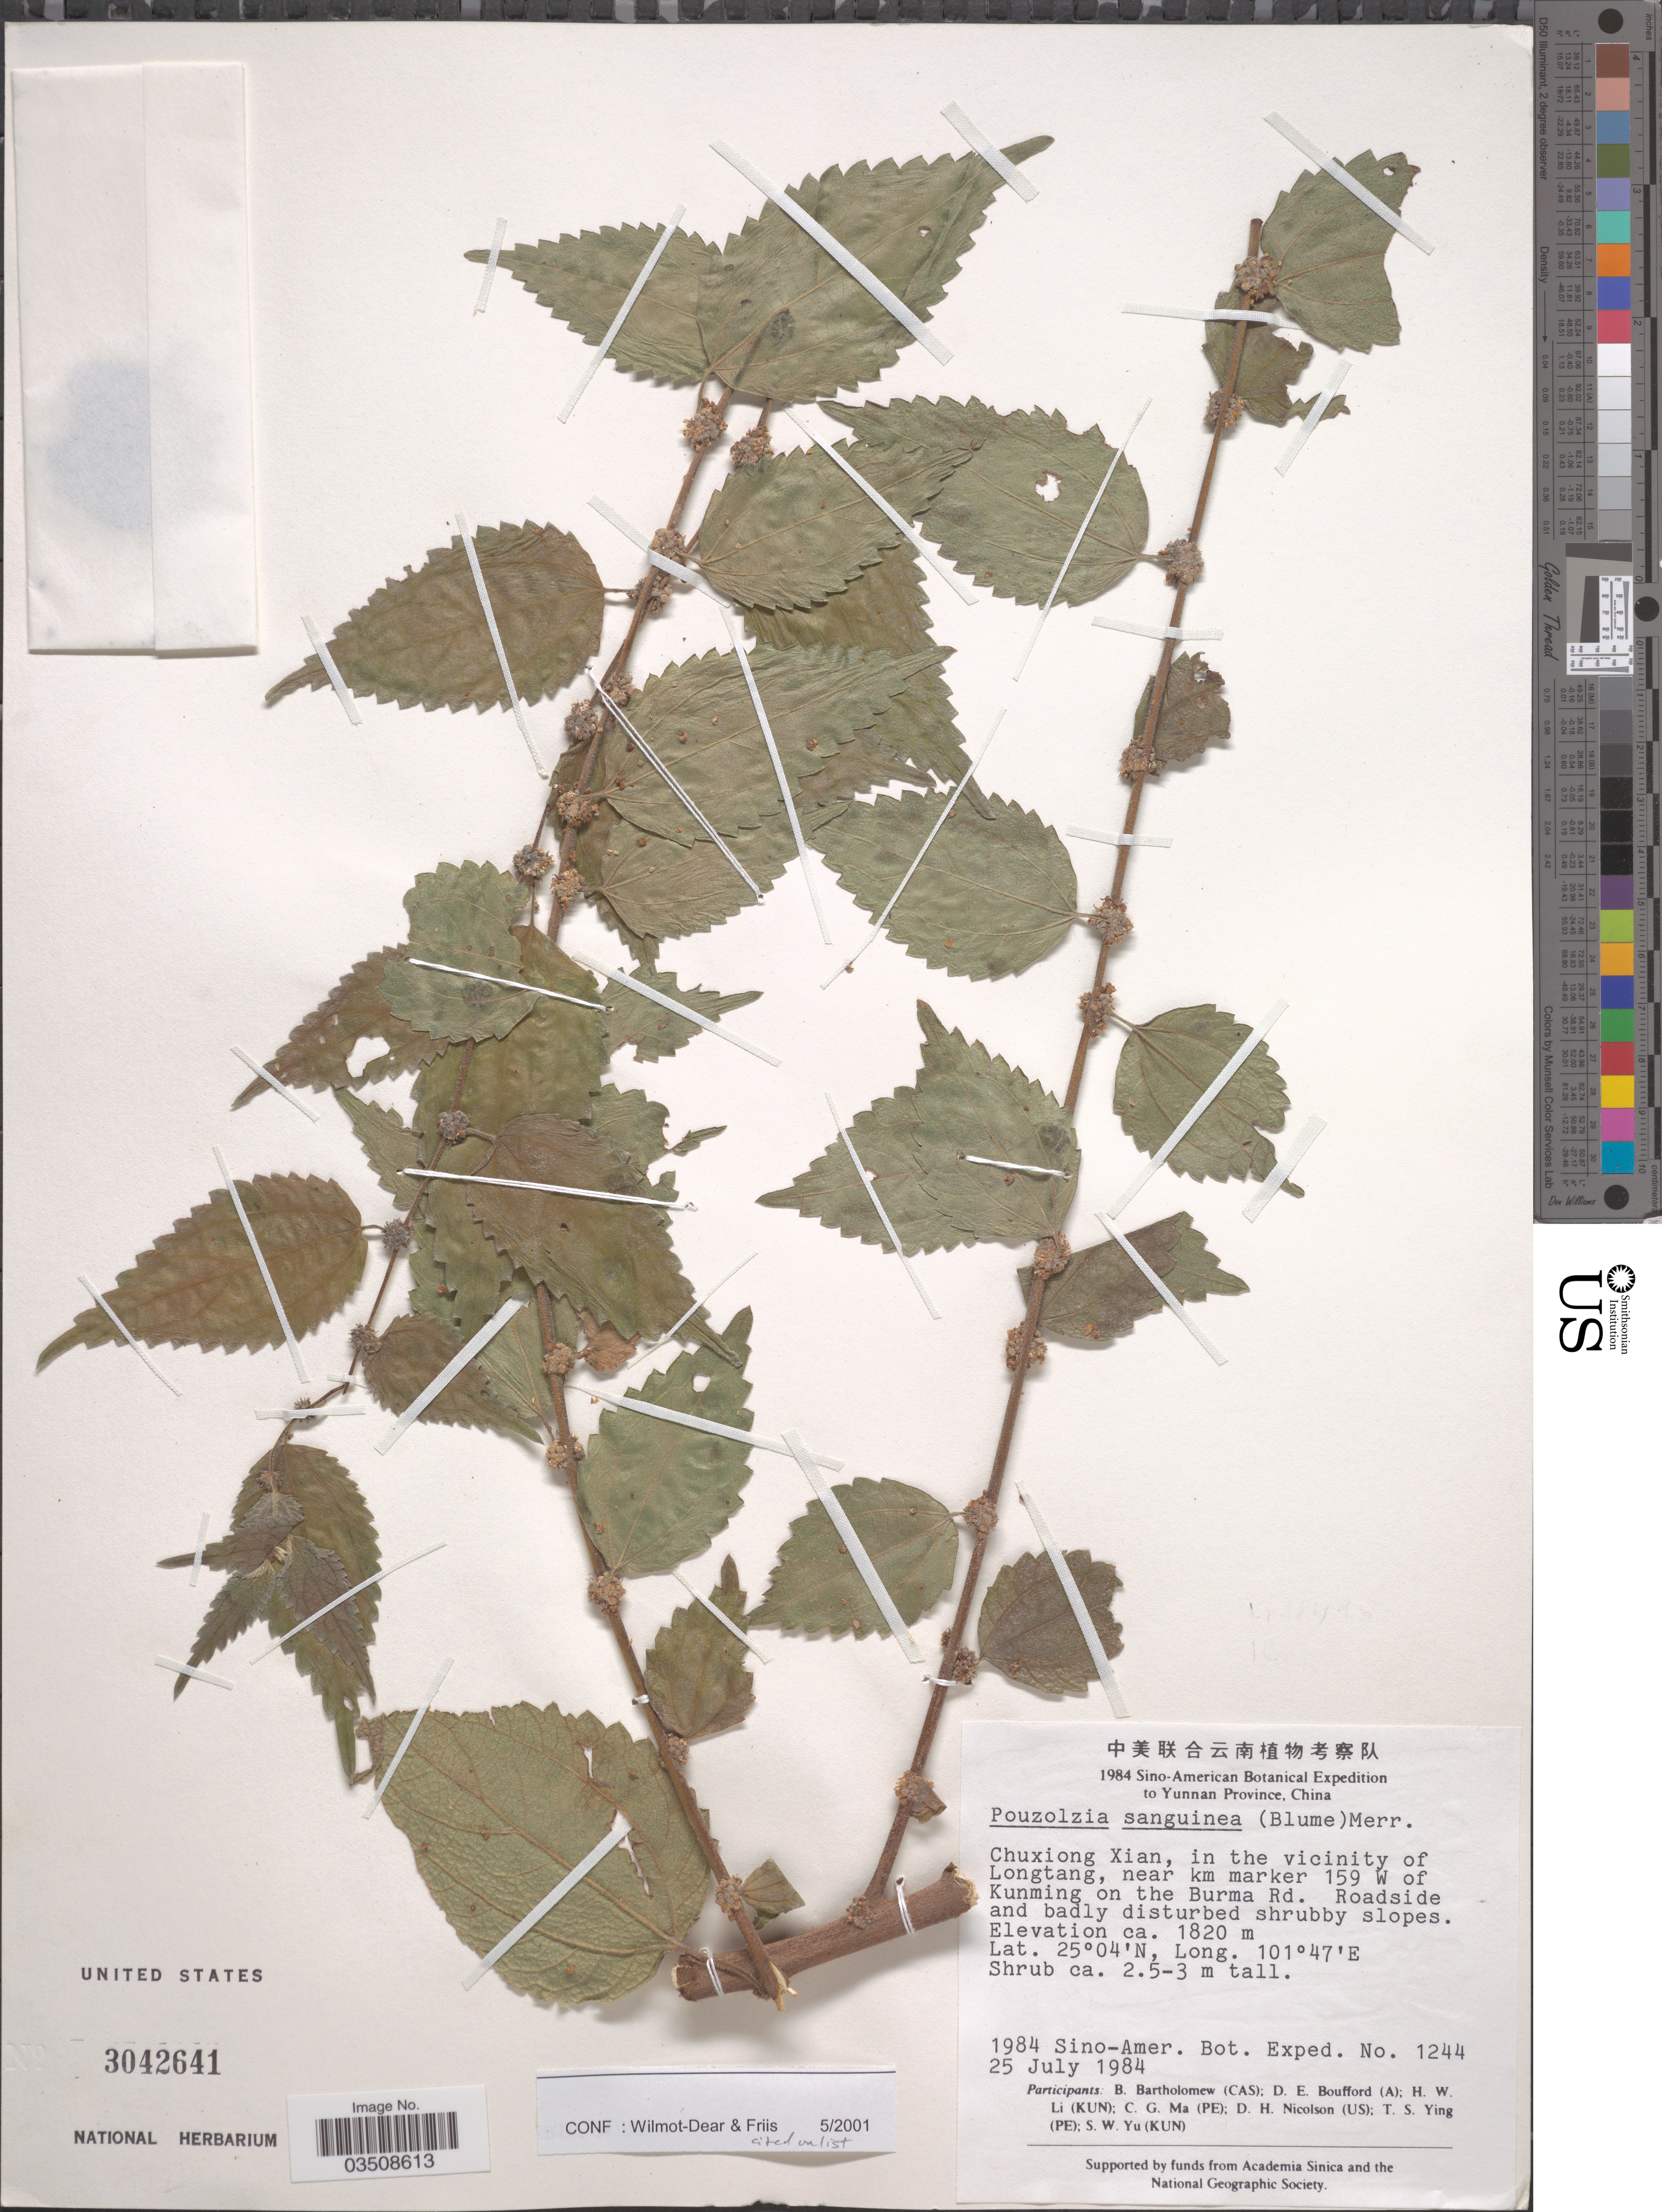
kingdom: Plantae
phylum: Tracheophyta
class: Magnoliopsida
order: Rosales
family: Urticaceae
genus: Pouzolzia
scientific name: Pouzolzia sanguinea var. sanguinea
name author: (Blume) Merr.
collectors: Sino-Amer. Bot. Exped. 1984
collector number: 1244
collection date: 1984-07-25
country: China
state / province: Yunnan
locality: Chuxiong Xian, in the vicinity of Longtang, near km marker 159 W of Kunming on the Burma Rd.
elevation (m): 1820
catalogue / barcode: US 3042641